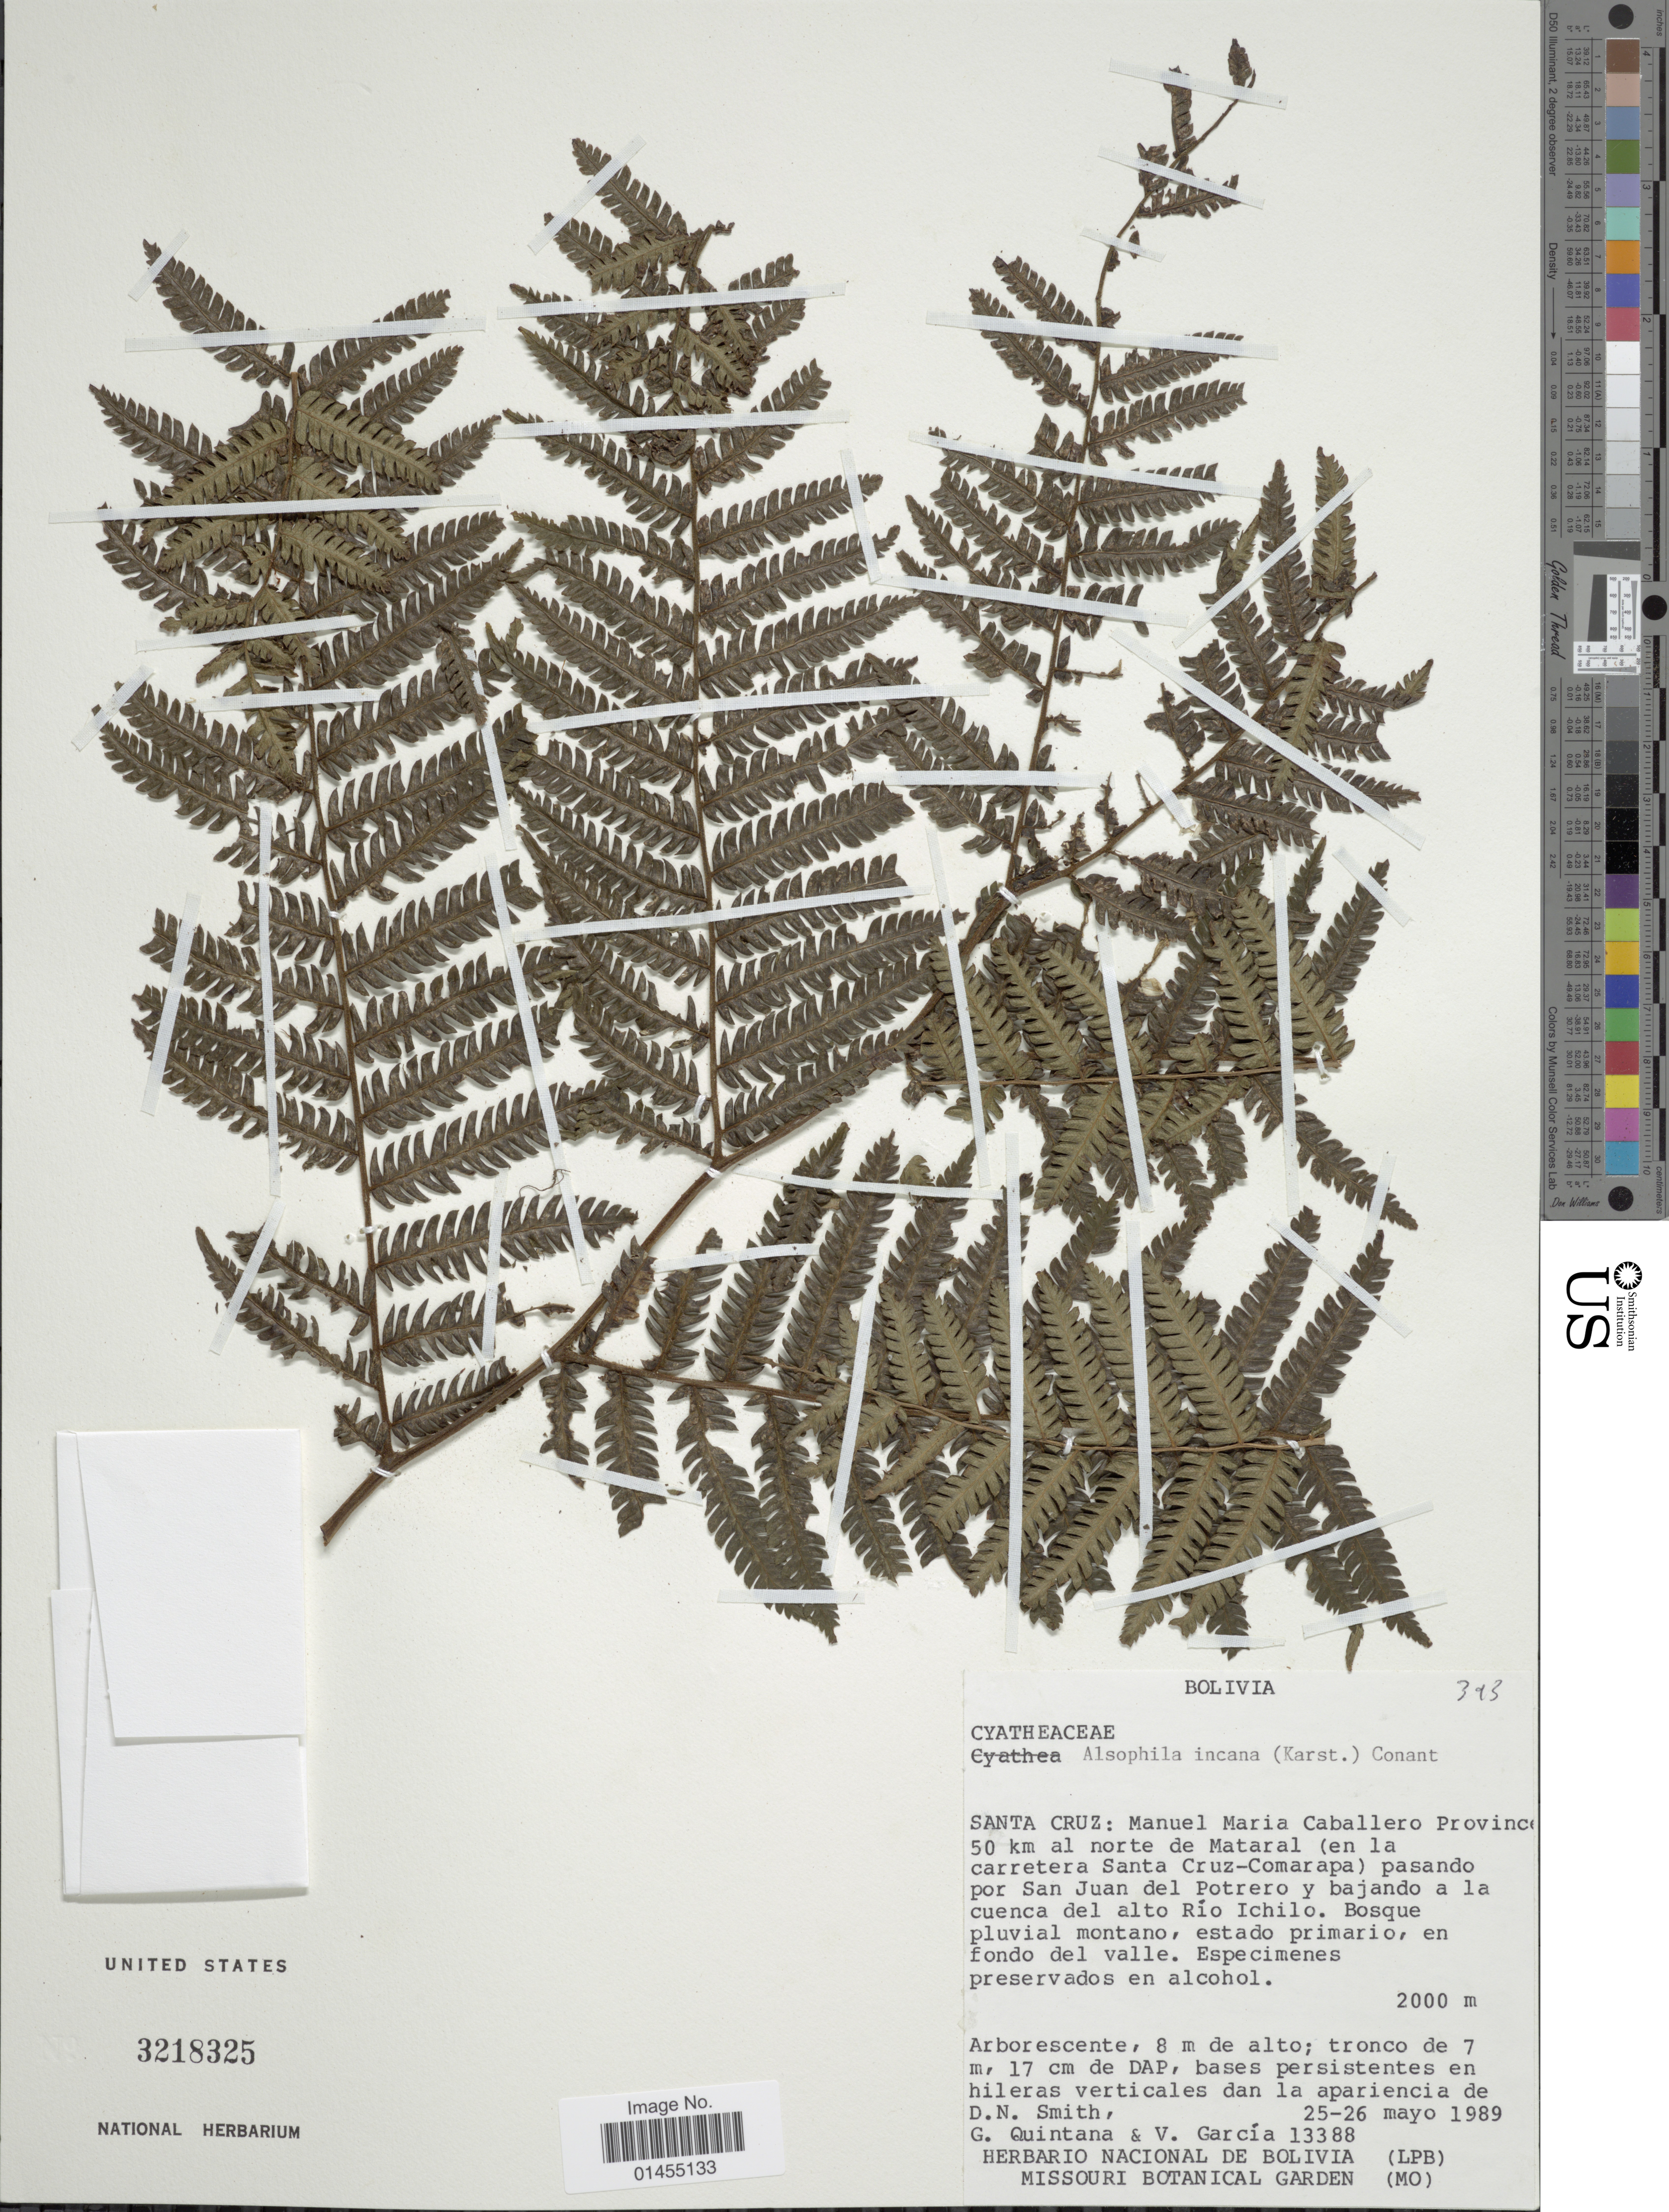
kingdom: Plantae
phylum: Tracheophyta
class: Polypodiopsida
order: Cyatheales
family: Cyatheaceae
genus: Alsophila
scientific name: Alsophila incana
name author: (H. Karst.) D.S. Conant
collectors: D. Smith, G. Quintana & V. Garcia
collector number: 13388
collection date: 1989-05-25/1989-05-26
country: Bolivia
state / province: Santa Cruz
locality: Manuel Maria Cabellero Province 50 km al norte de Mataral (en la carretera Santa Cruz-Comarapa) pasando por San Juan del Potrero y bajando a la cuence del alto Rio Ichilo. Bosque pluvial montana, estado primario, en fondo del valle. Especimenes preservados en alcohol.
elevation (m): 2000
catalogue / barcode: US 3218325